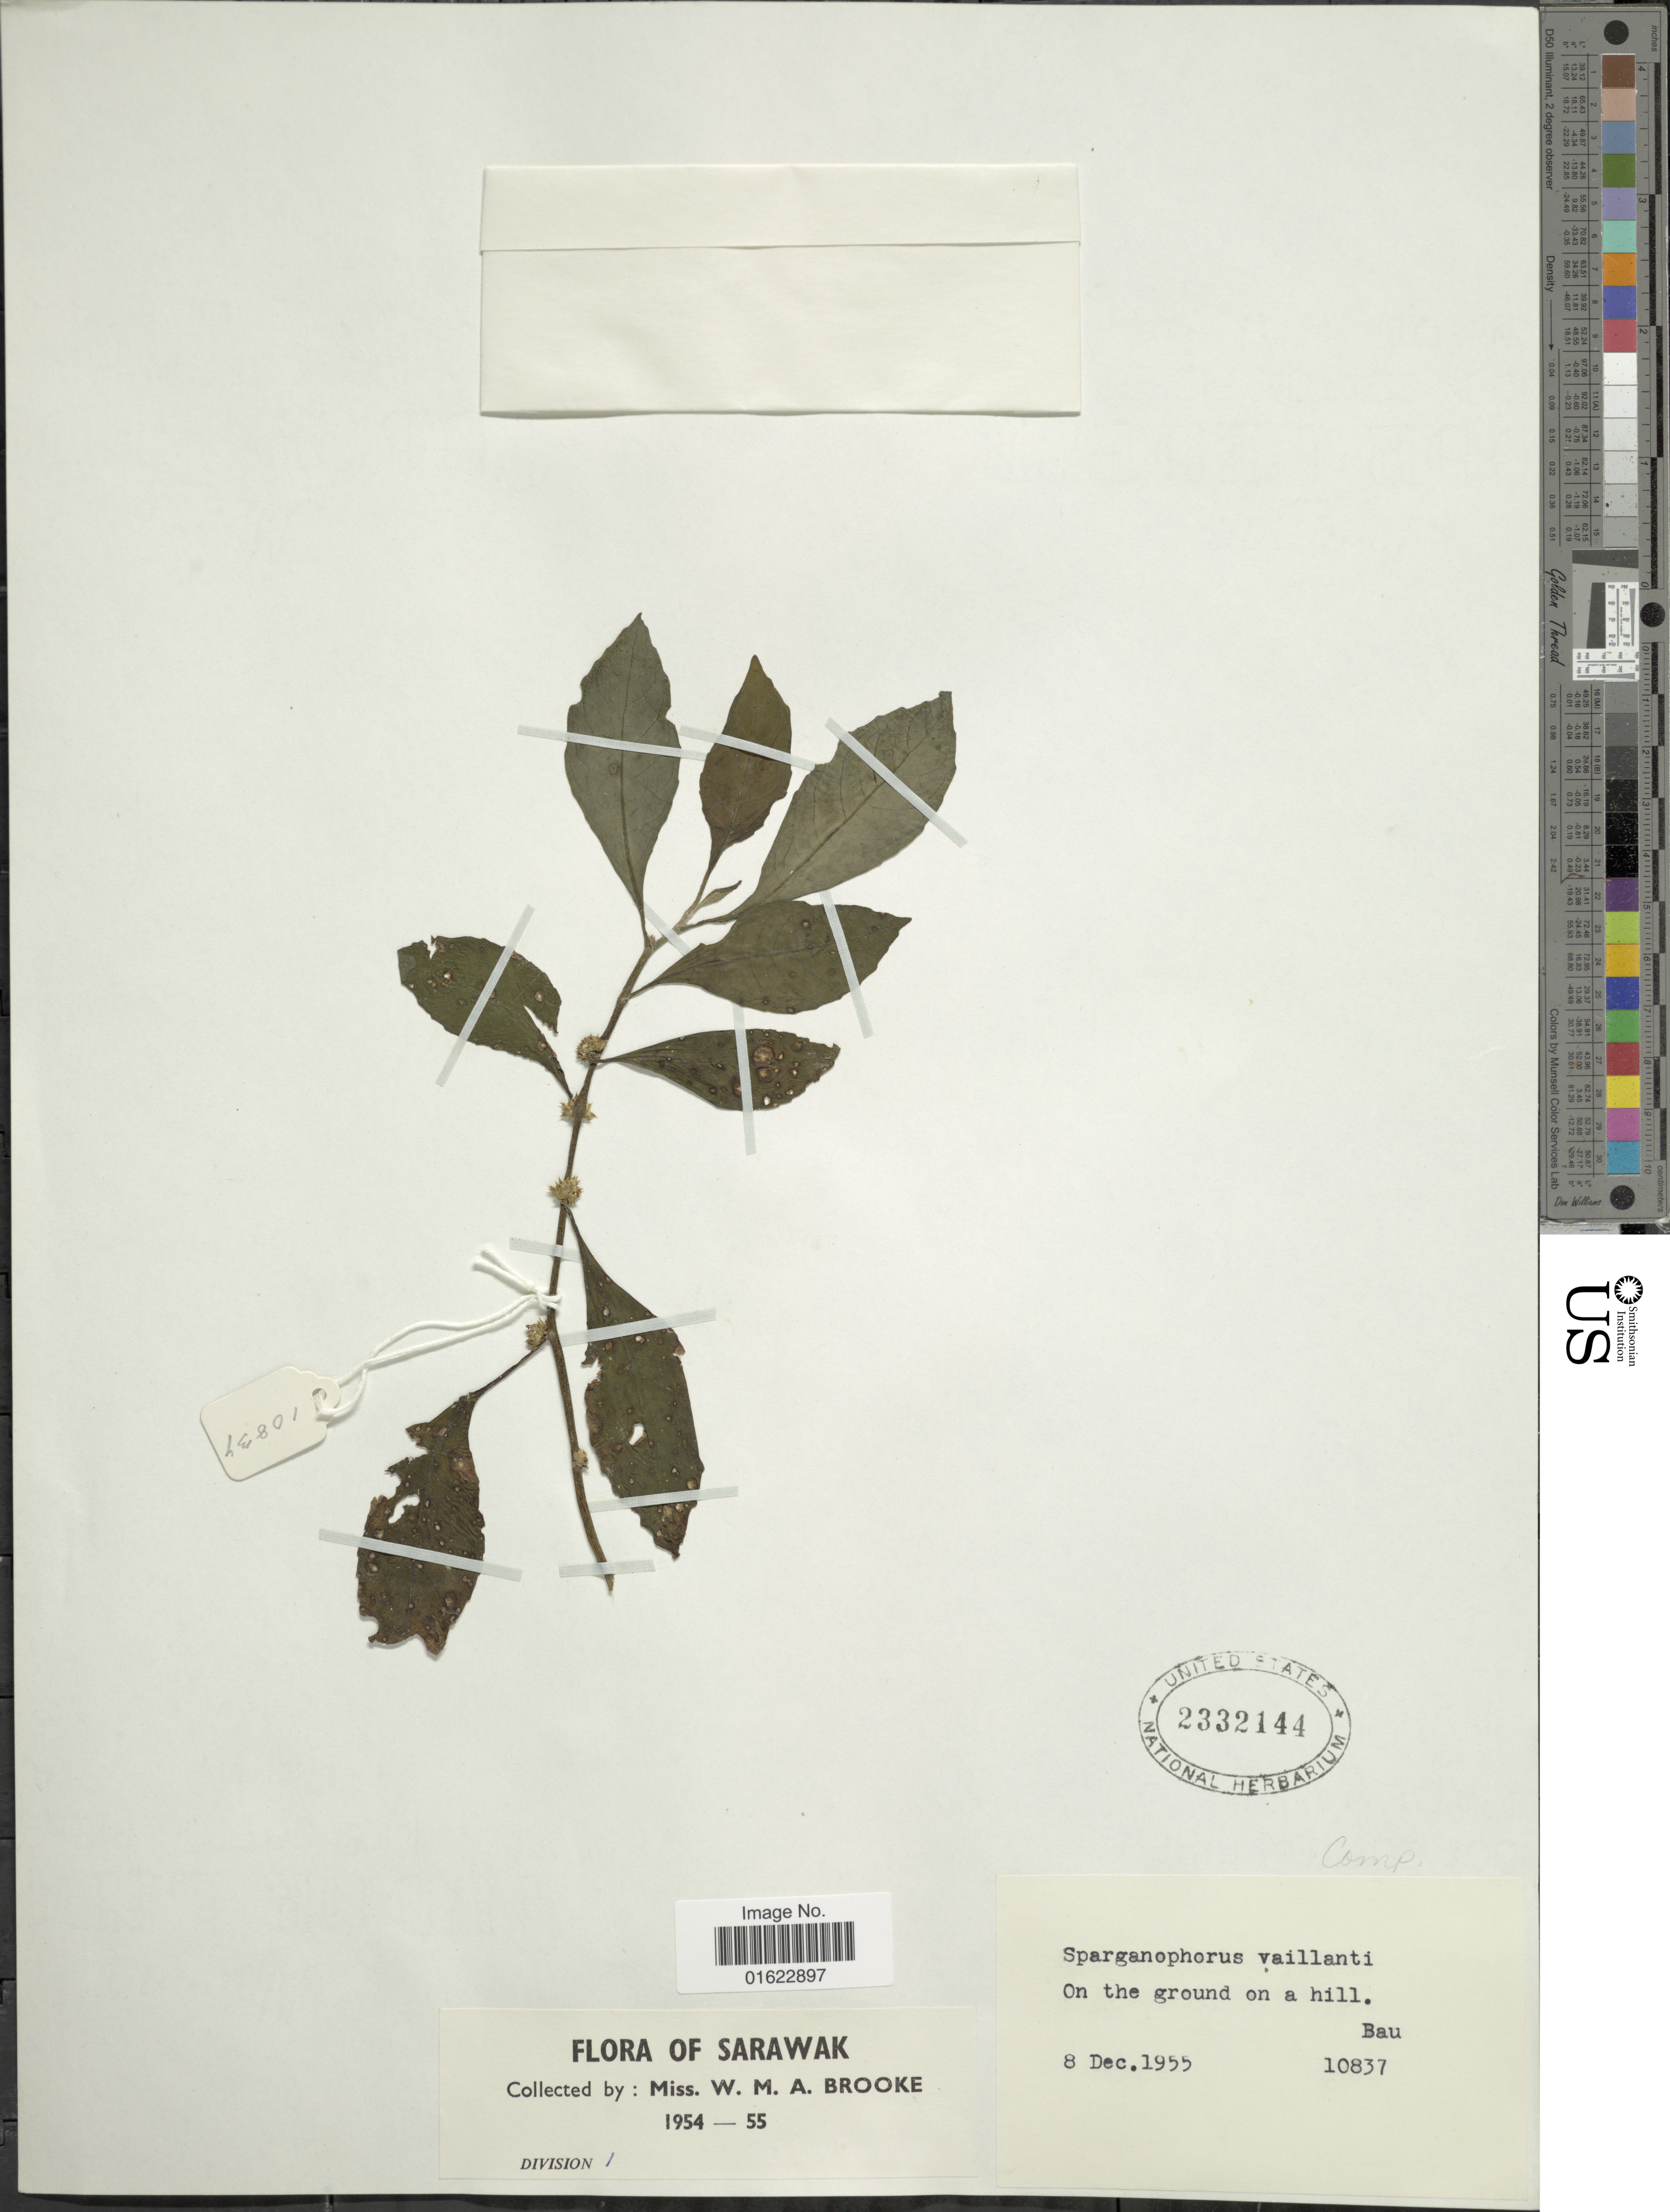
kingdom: Plantae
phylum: Tracheophyta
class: Magnoliopsida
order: Asterales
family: Asteraceae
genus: Struchium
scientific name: Struchium sparganophorum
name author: (L.) Kuntze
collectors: W. Brooke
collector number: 10837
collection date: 1955-12-08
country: Malaysia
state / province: Sarawak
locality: Sarawak. On the ground on a hill.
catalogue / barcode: US 2332144